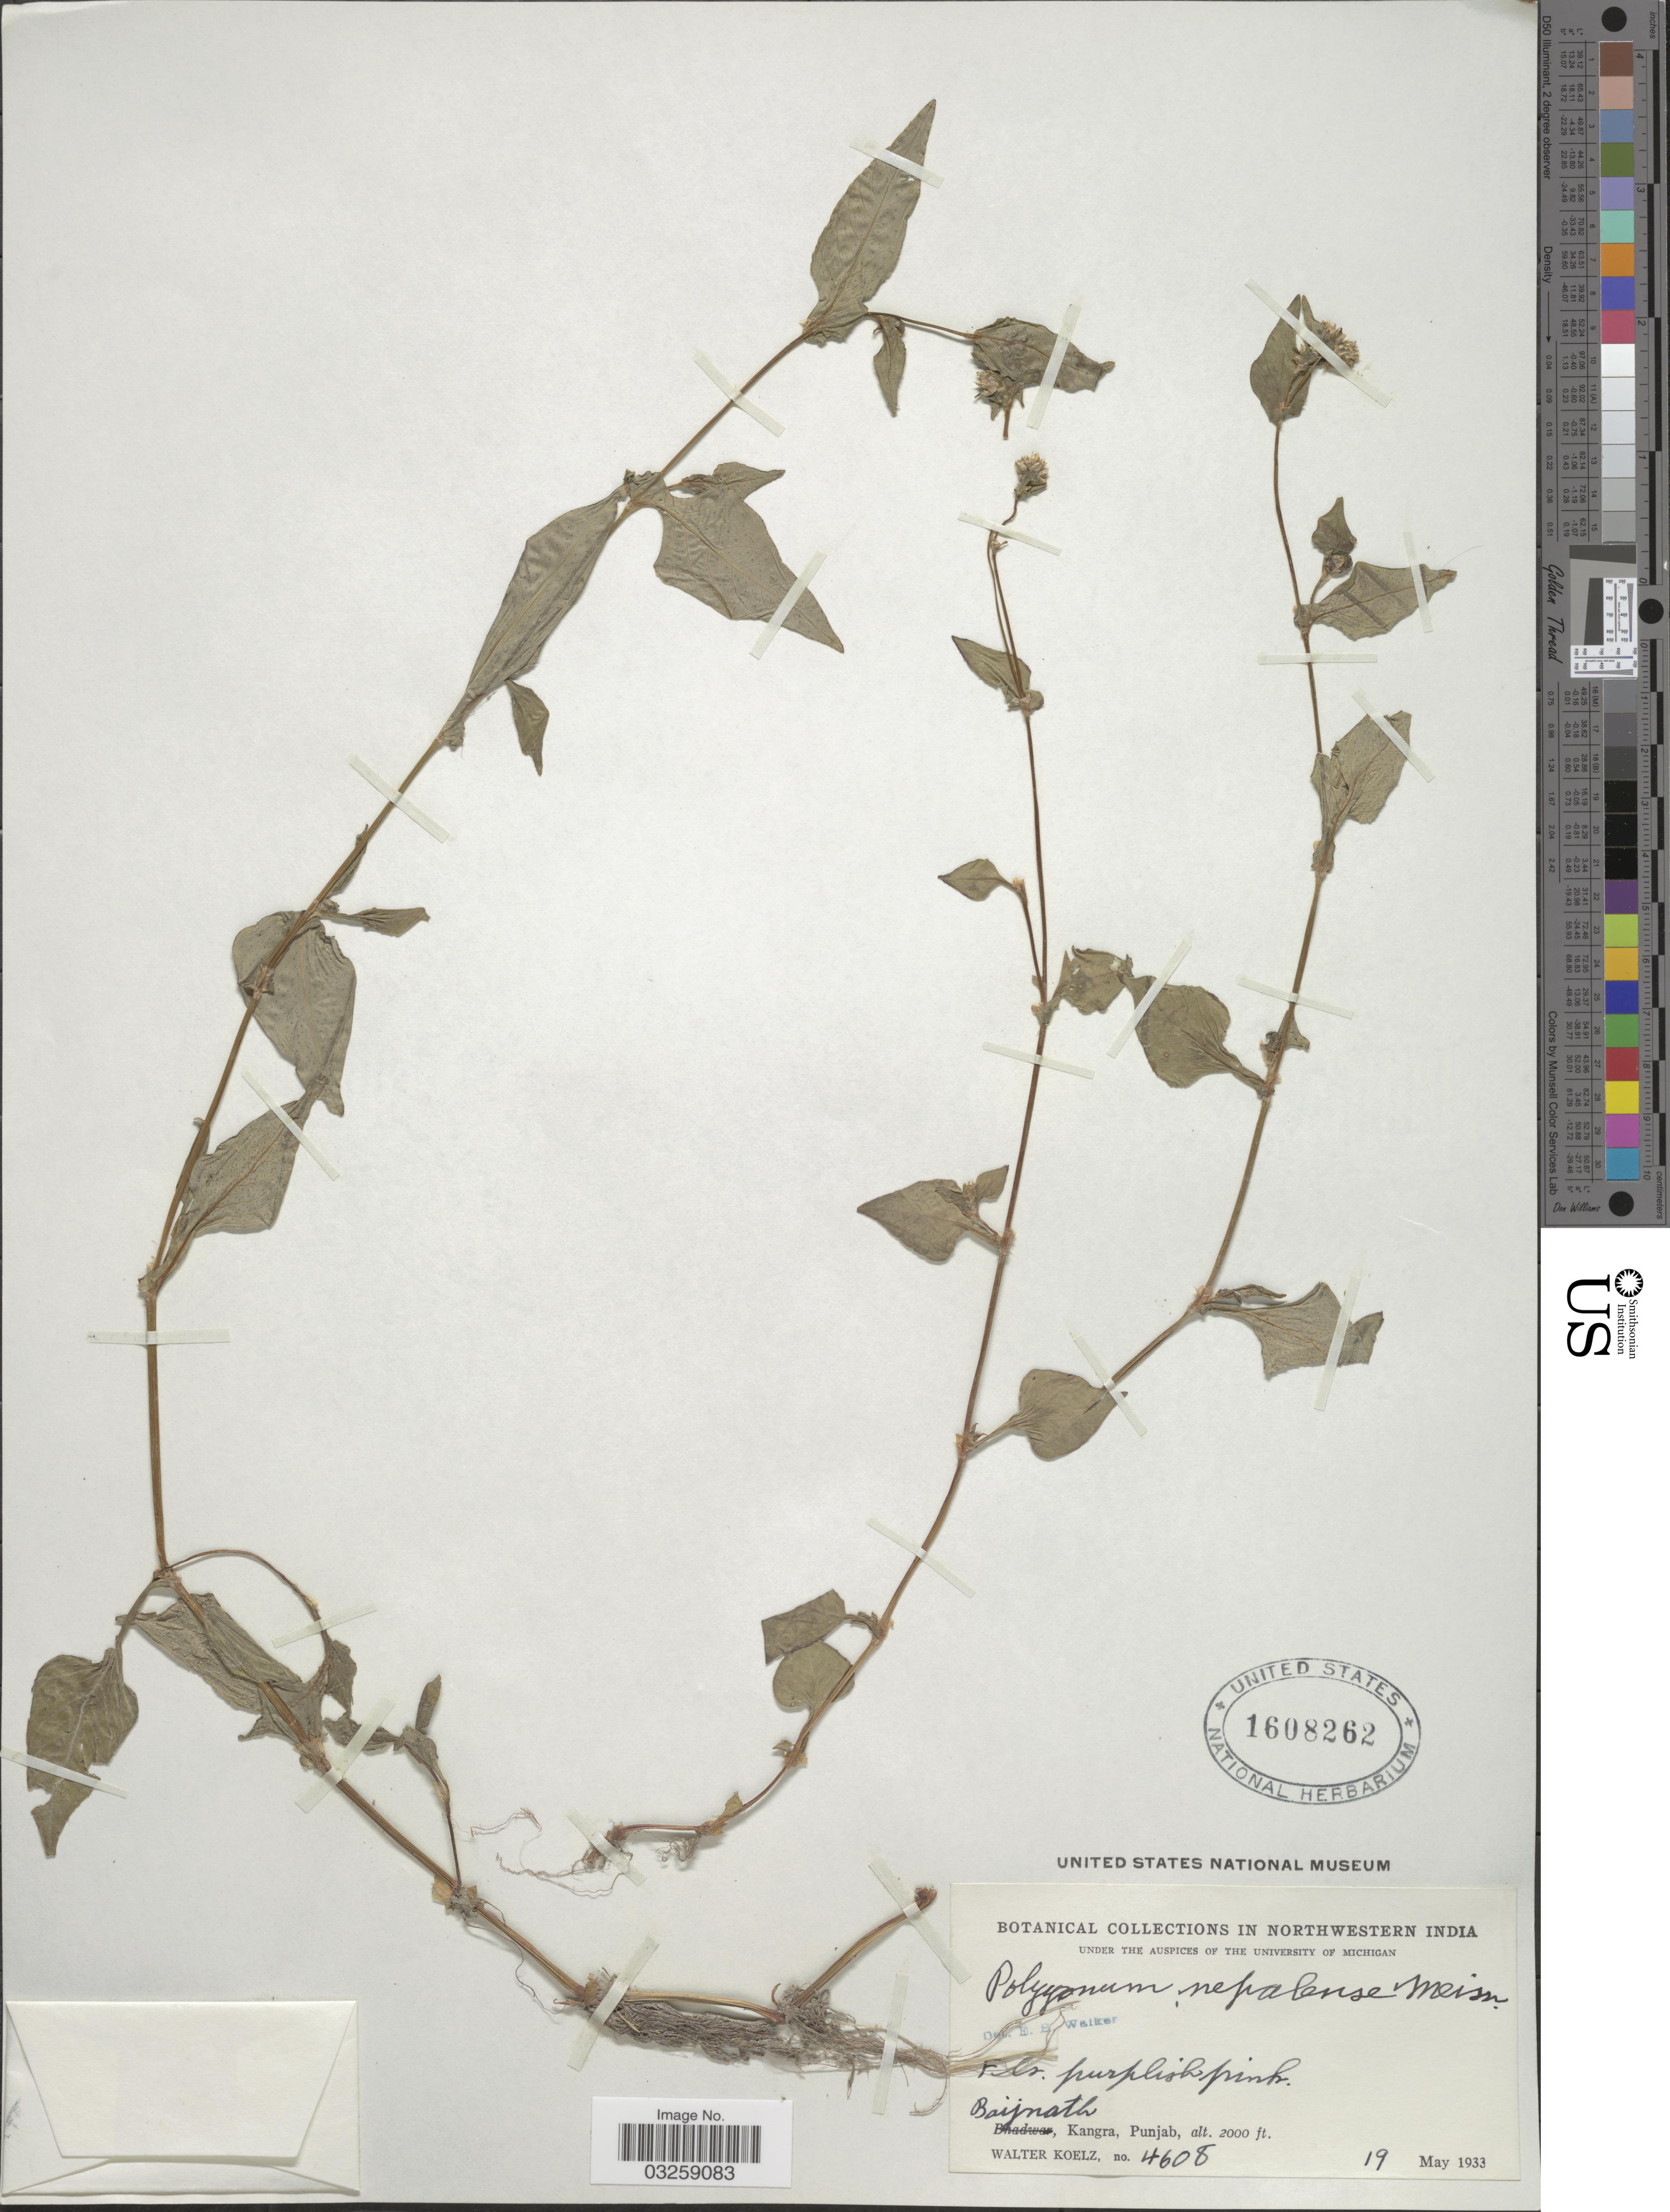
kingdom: Plantae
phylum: Tracheophyta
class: Magnoliopsida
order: Caryophyllales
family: Polygonaceae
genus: Persicaria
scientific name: Persicaria sp.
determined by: Atha, D. E.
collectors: W. N. Koelz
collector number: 4608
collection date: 1933-05-19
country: India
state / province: Punjab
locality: Northwestern India. Baijnath, Kangra.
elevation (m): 610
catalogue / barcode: US 1608262